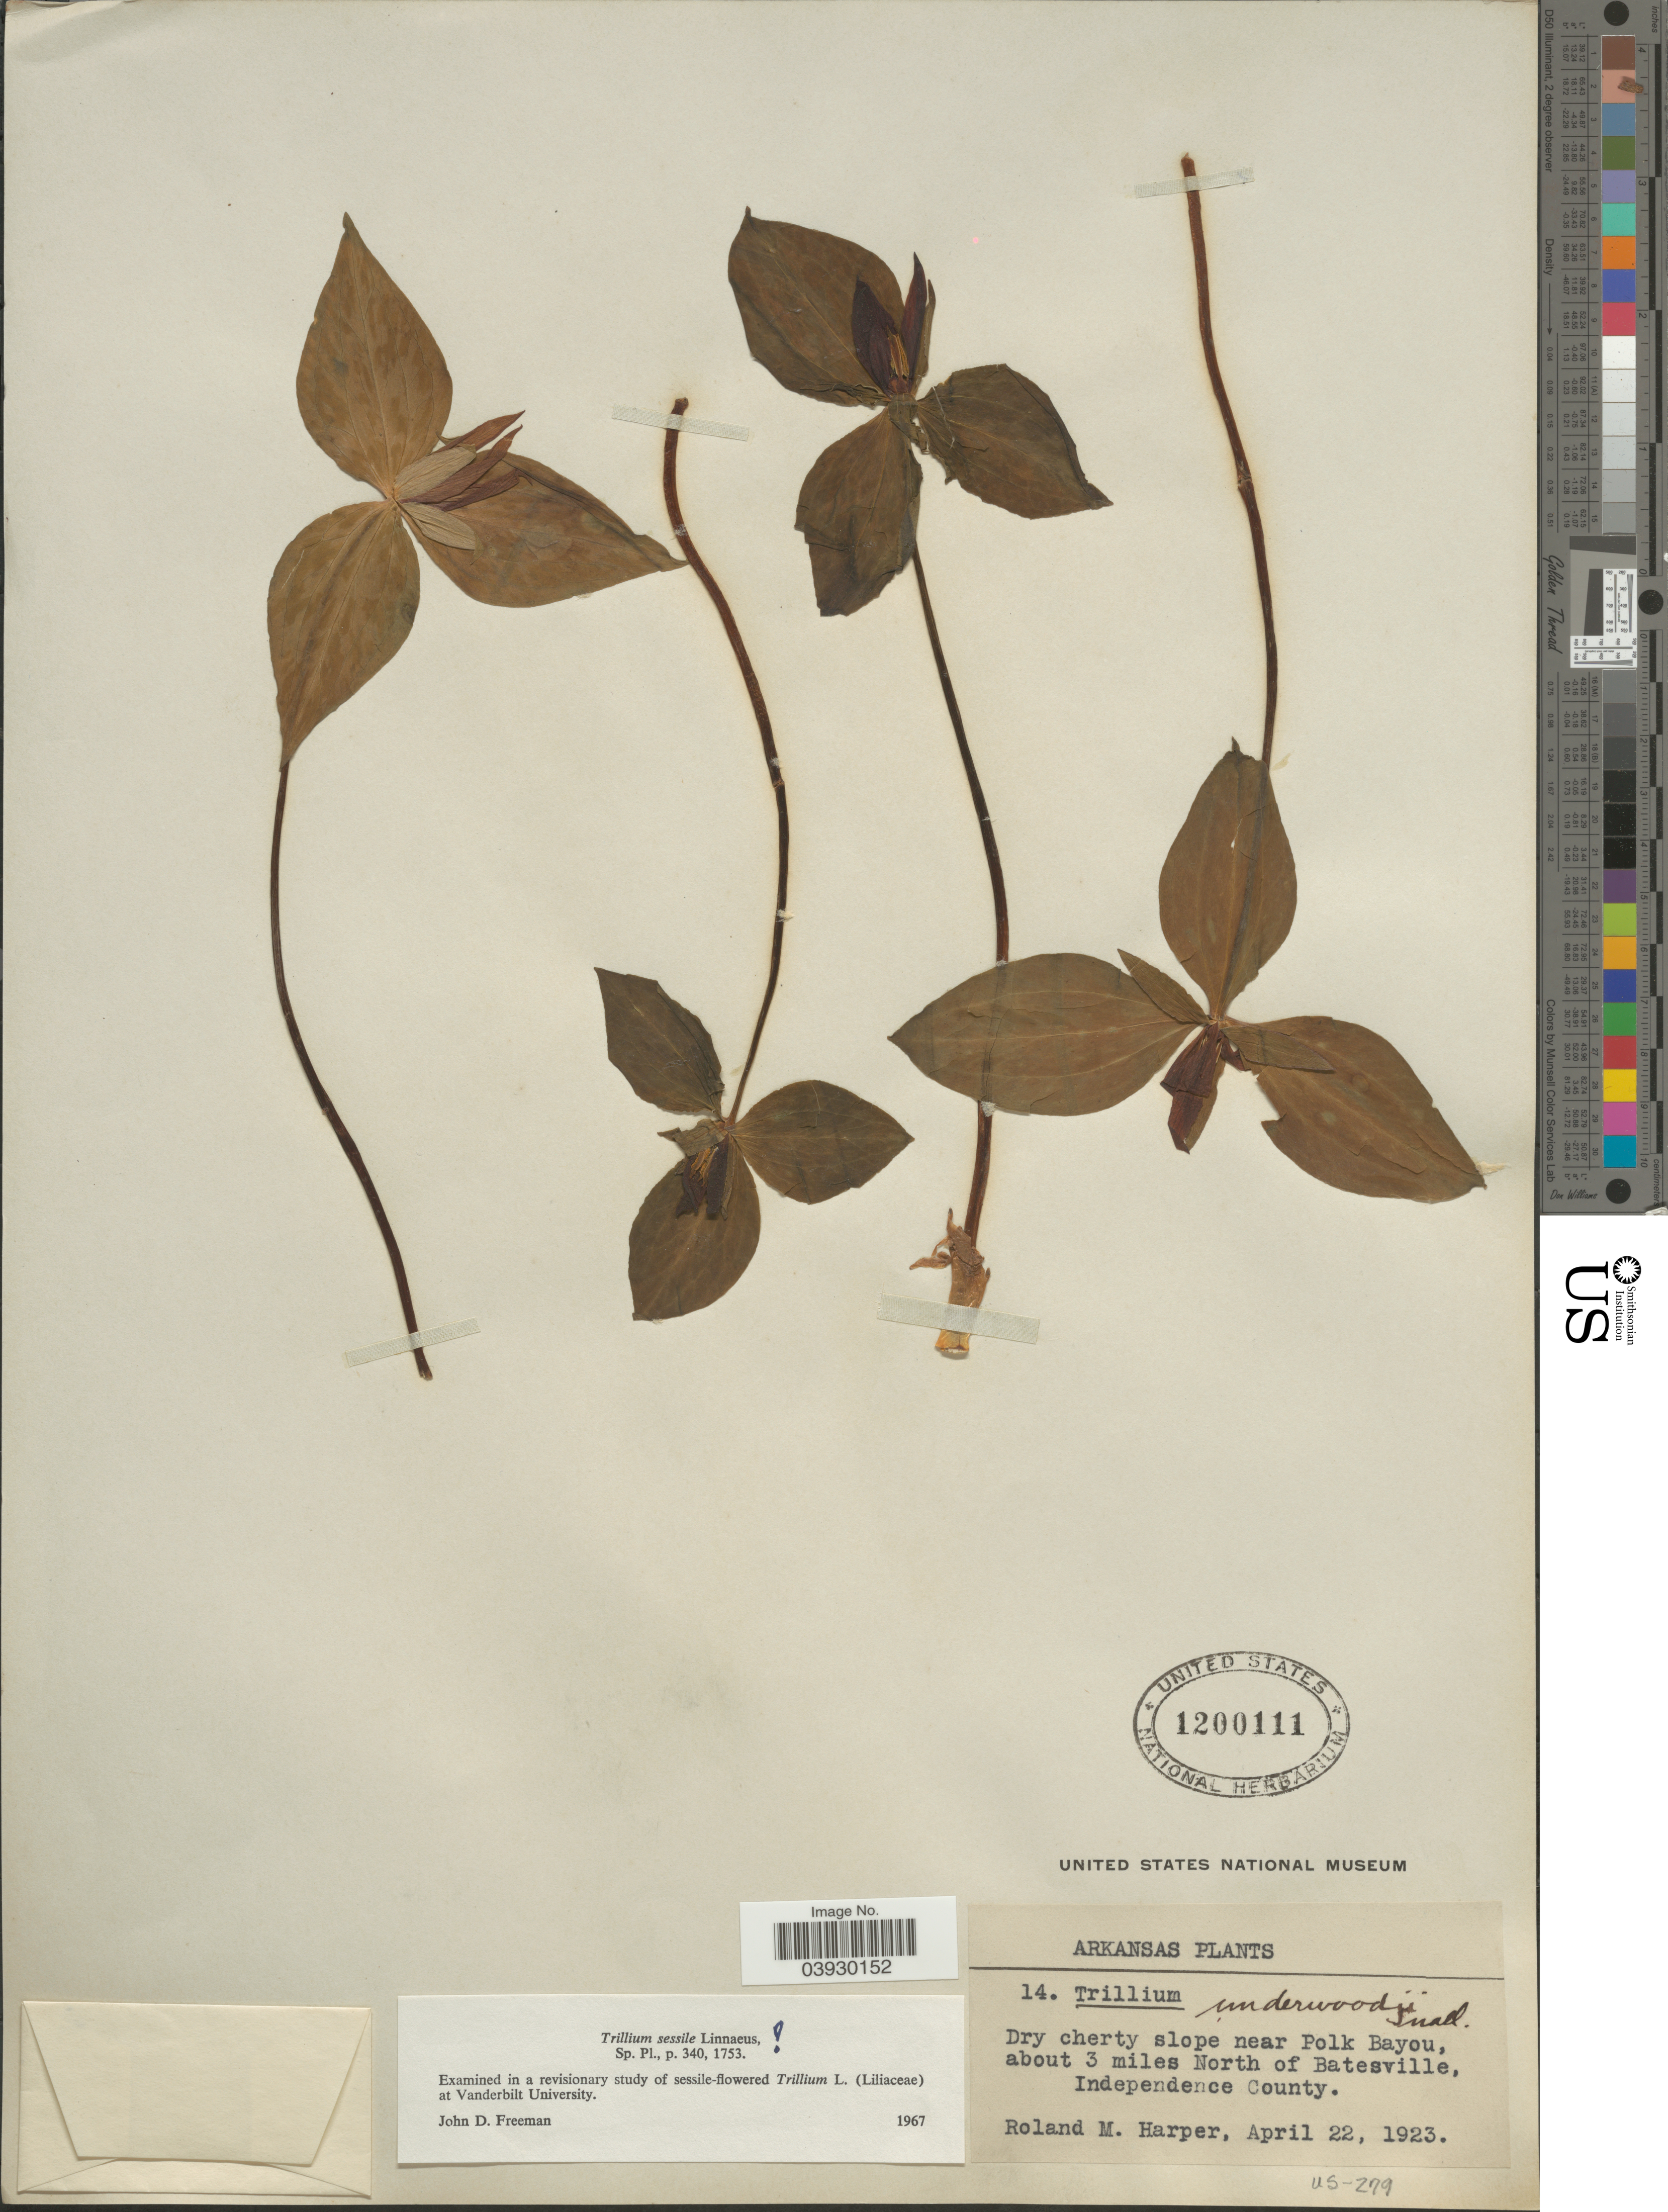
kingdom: Plantae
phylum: Tracheophyta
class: Liliopsida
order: Liliales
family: Melanthiaceae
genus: Trillium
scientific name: Trillium sessile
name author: L.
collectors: R. M. Harper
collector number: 14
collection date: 1923-04-22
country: United States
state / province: Arkansas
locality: Dry cherty slope near Polk Bayou, about 3 miles North of Batesville, Independence County.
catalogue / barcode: US 1200111